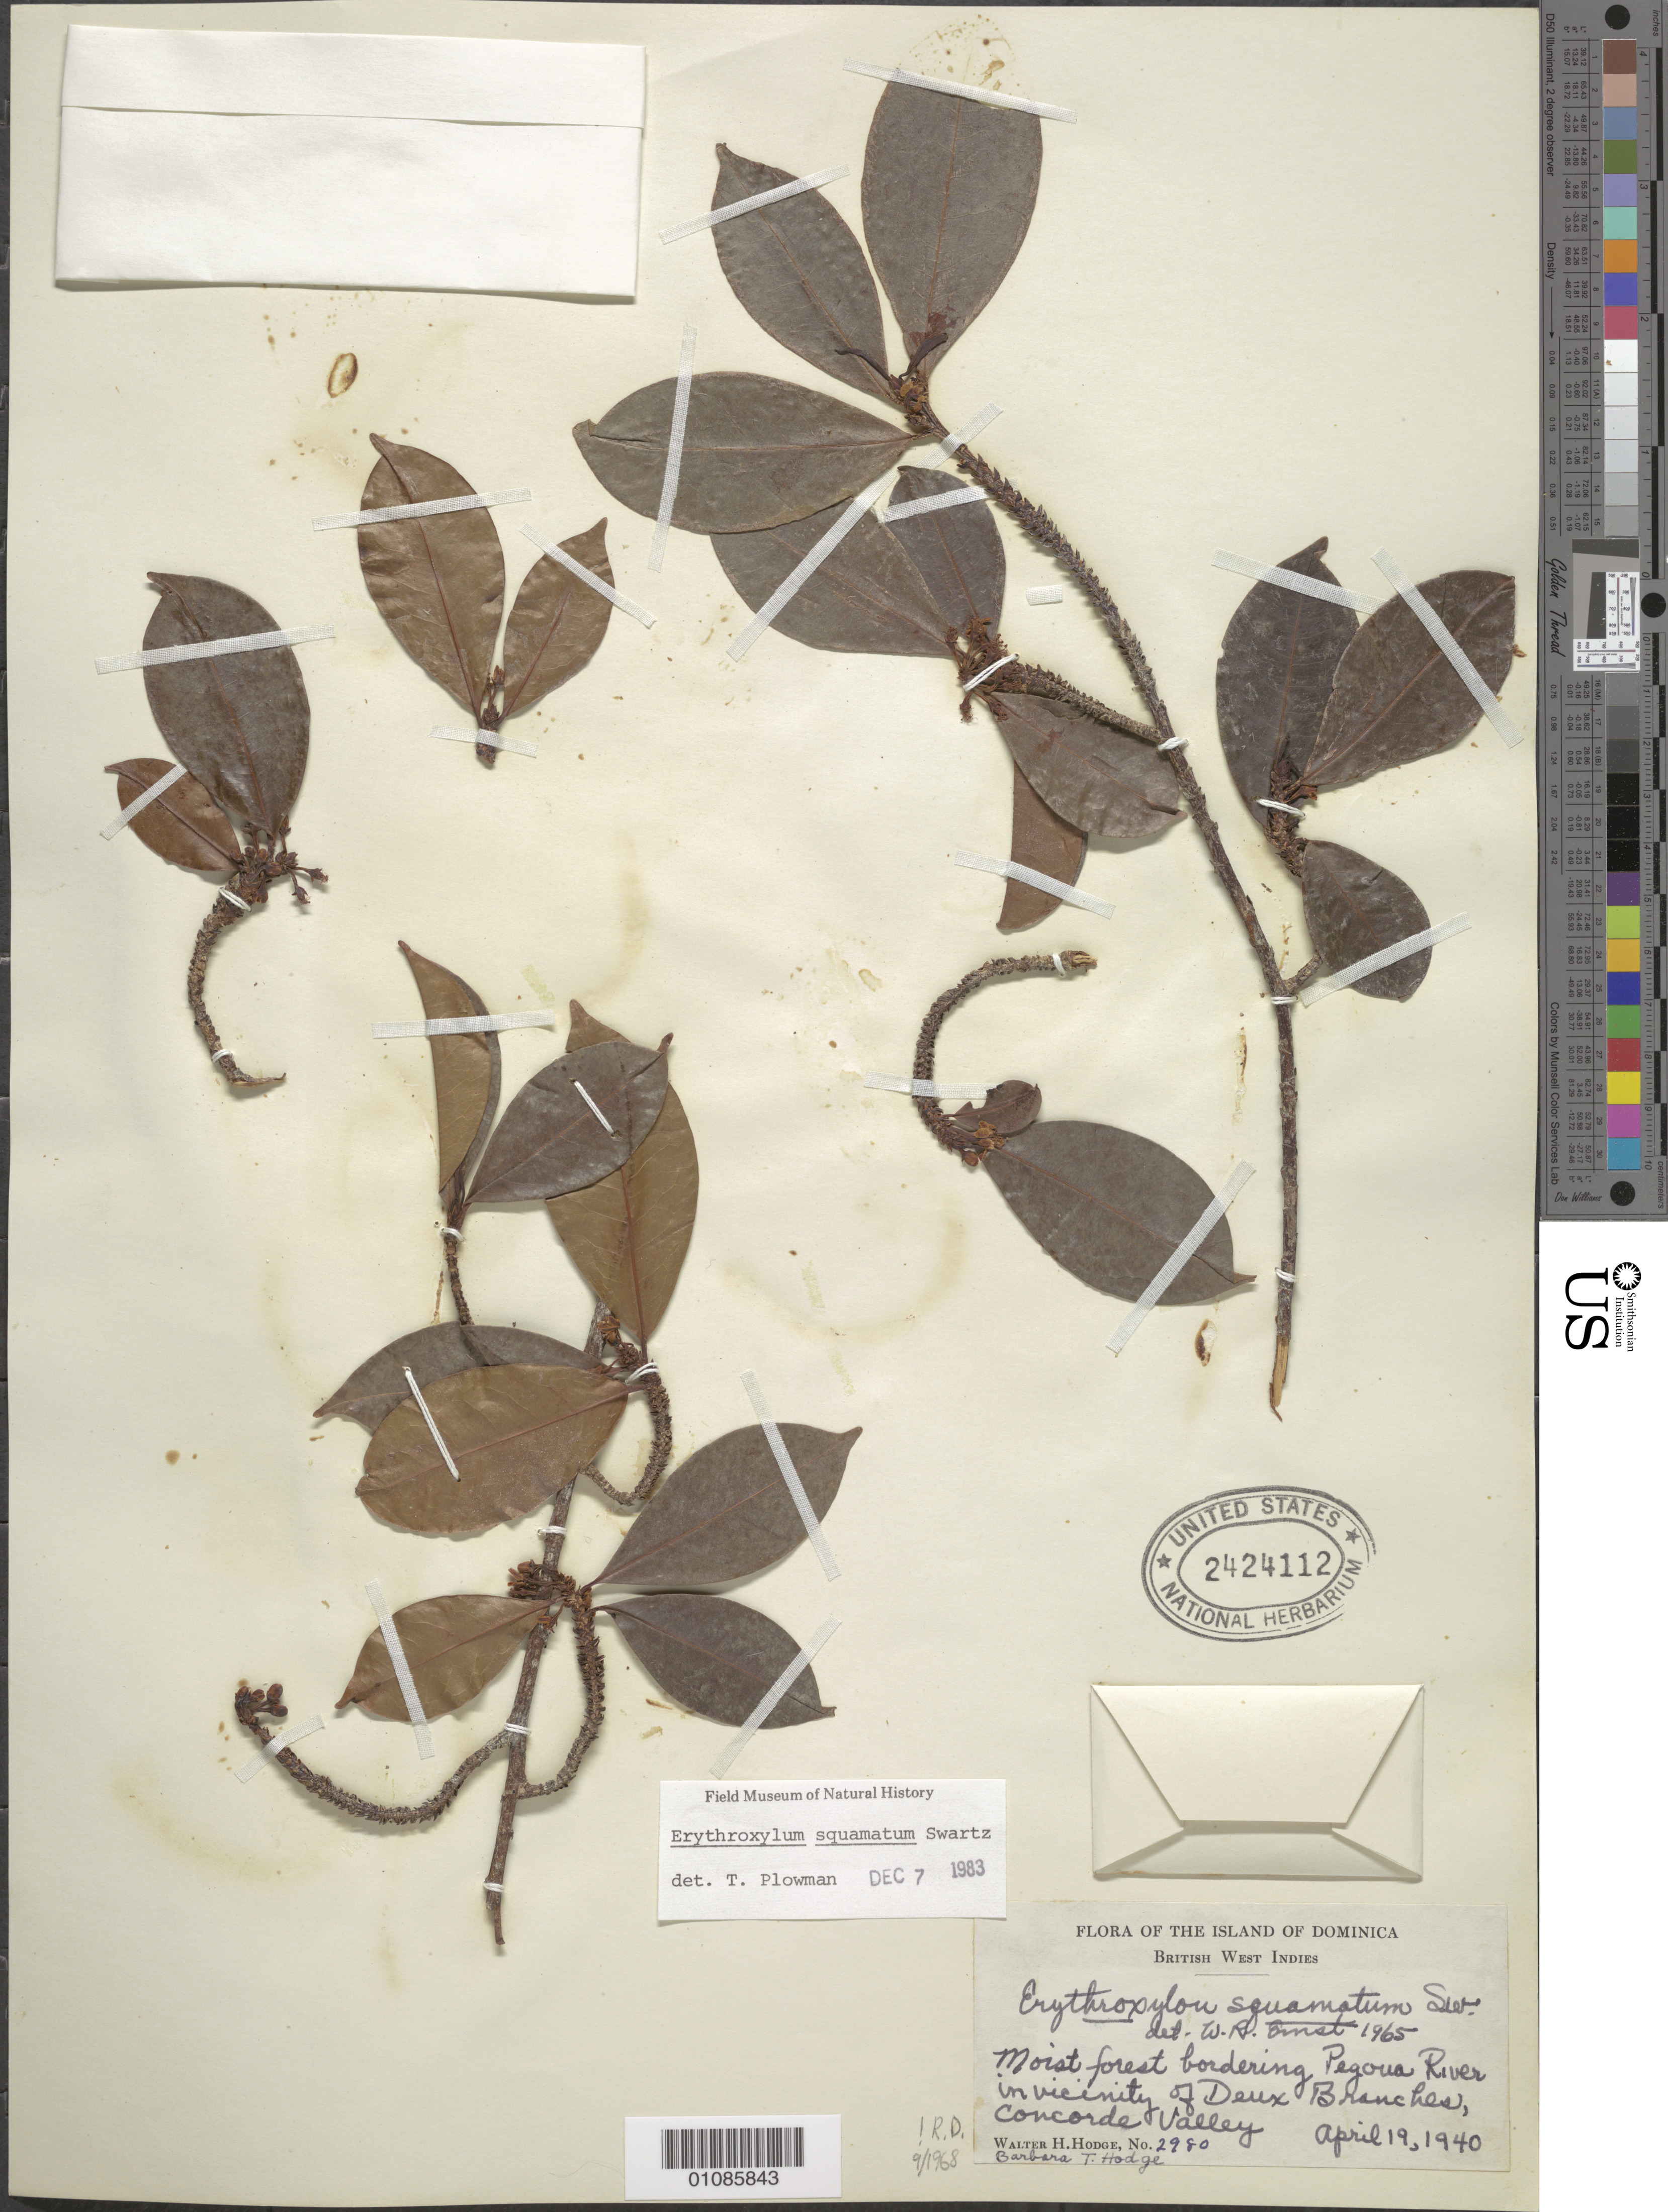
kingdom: Plantae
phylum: Tracheophyta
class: Magnoliopsida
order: Malpighiales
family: Erythroxylaceae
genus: Erythroxylum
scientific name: Erythroxylum squamatum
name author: Sw.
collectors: W. Hodge & B. Hodge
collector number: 2980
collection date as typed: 19 Apr 1940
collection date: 1940-04-19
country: Dominica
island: Dominica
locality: concorde valley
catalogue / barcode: US 2424112